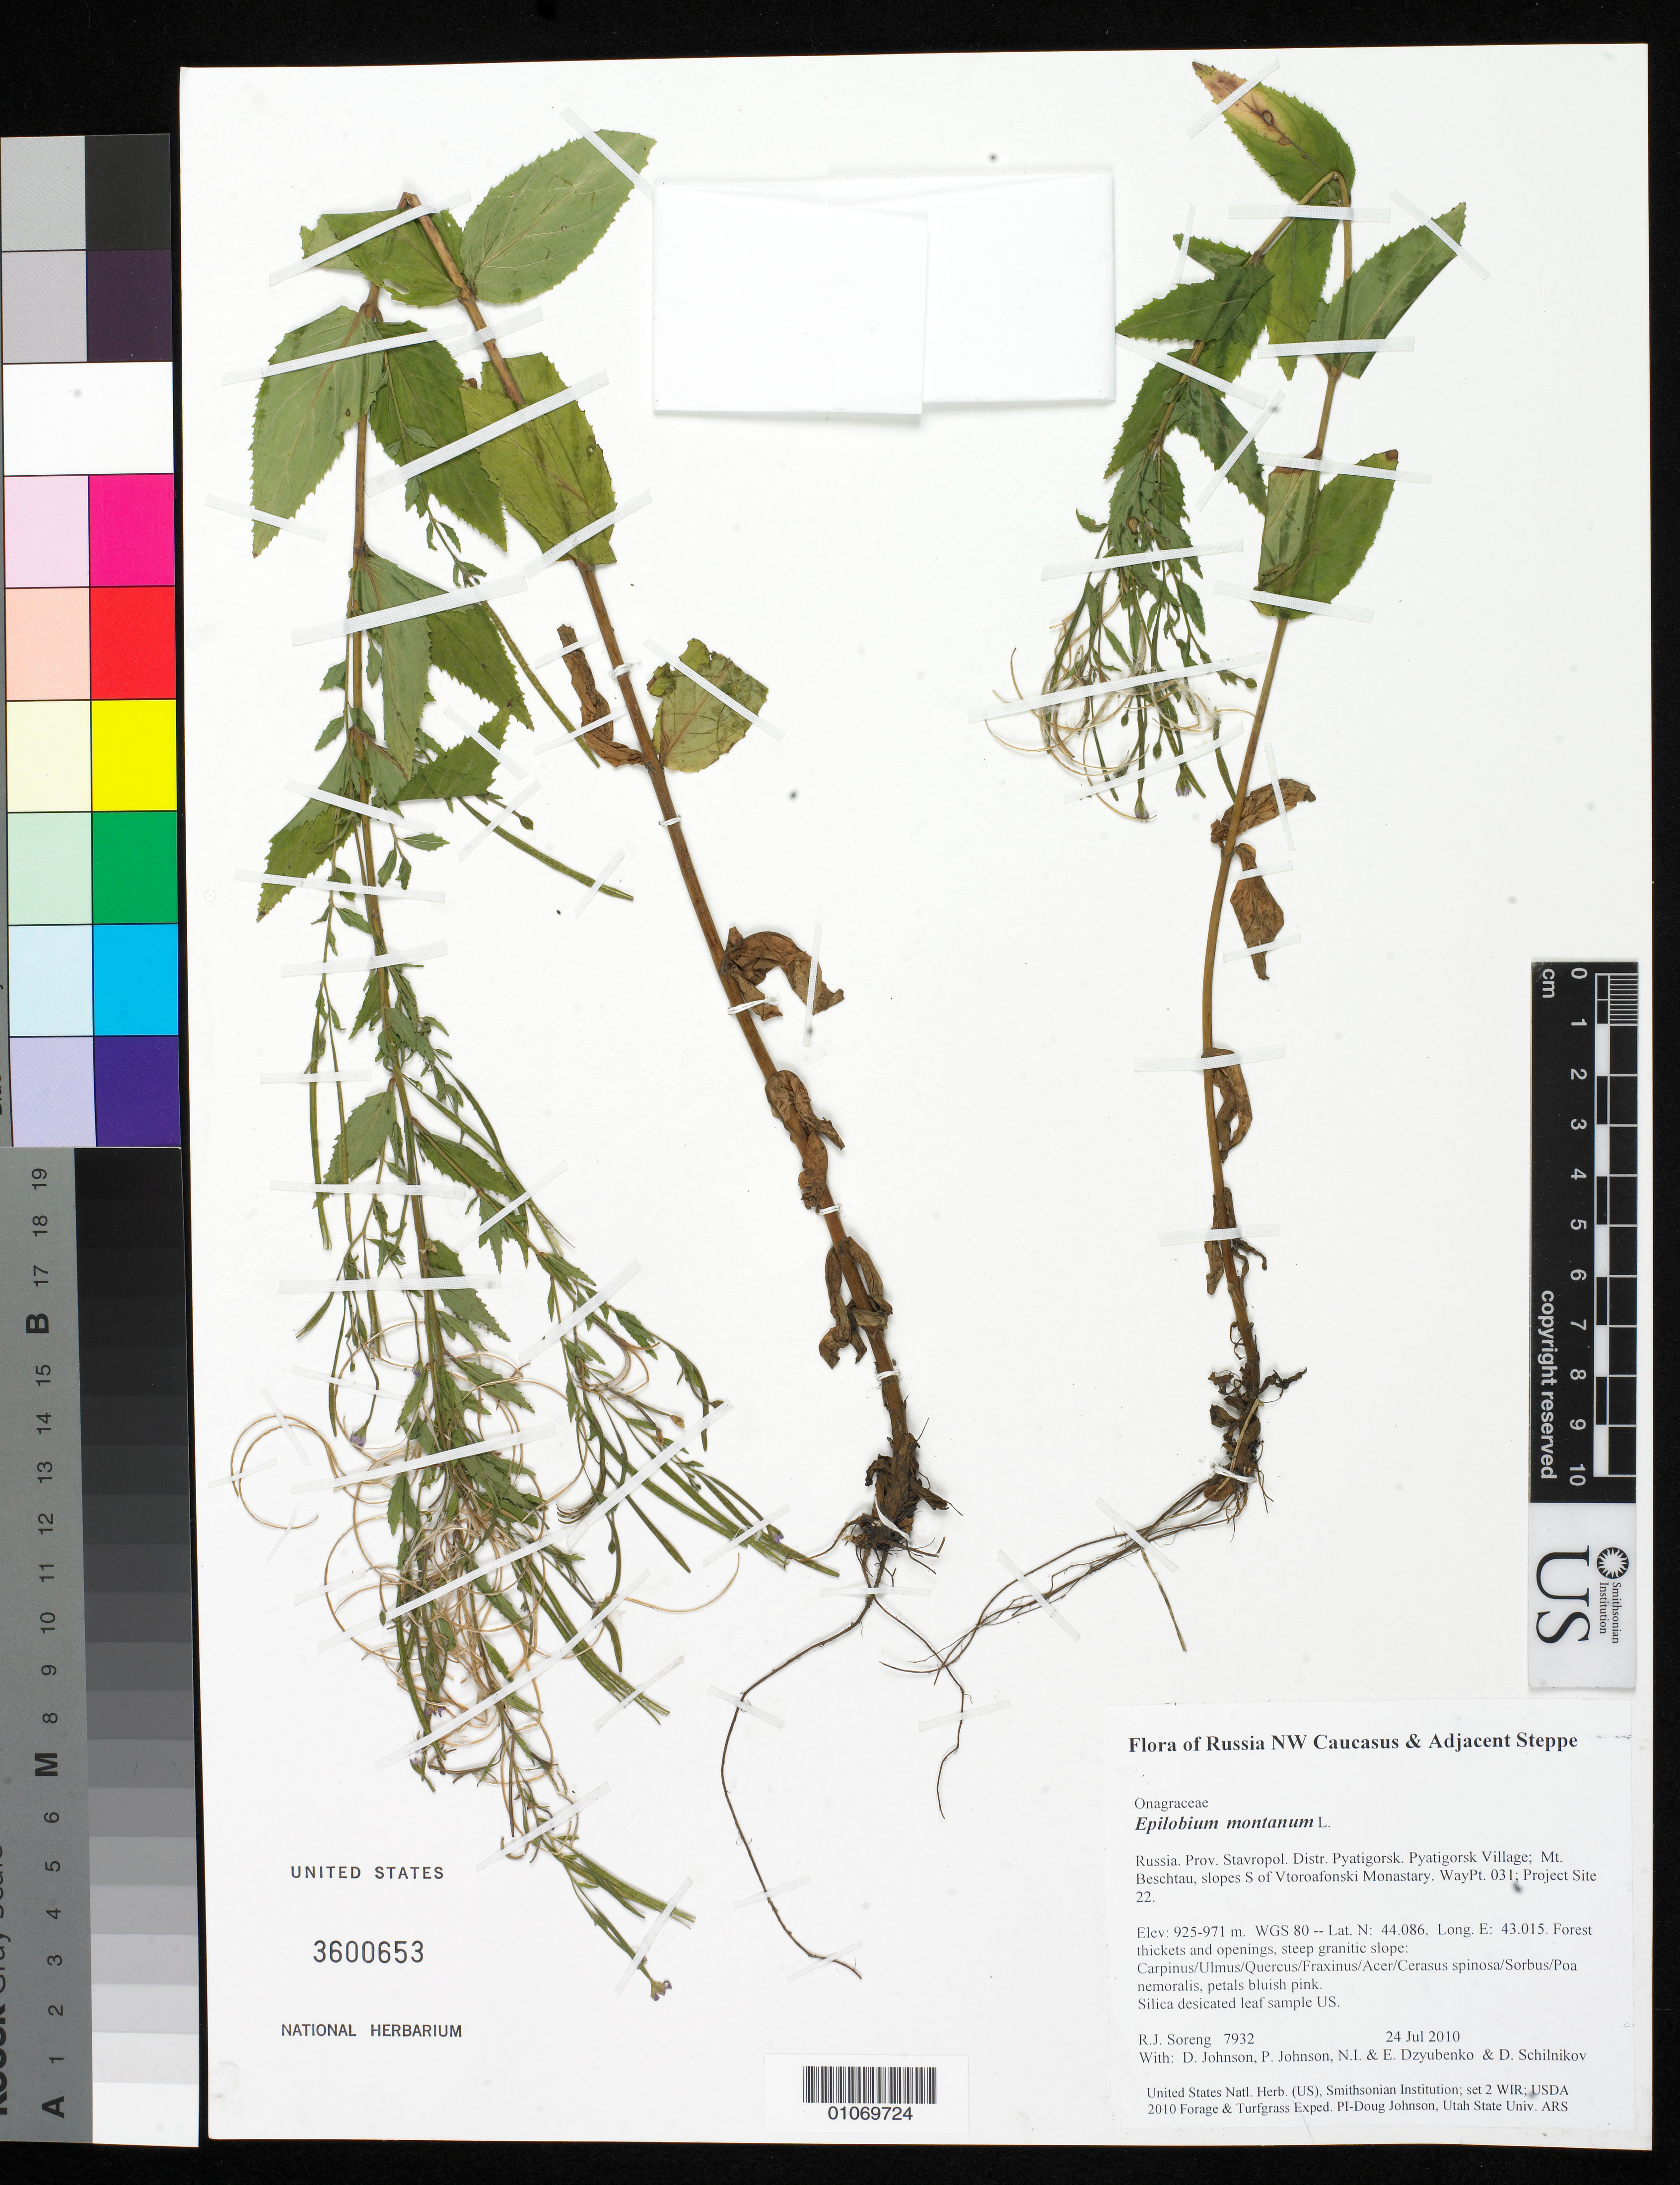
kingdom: Plantae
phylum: Tracheophyta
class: Magnoliopsida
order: Myrtales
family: Onagraceae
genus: Epilobium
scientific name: Epilobium montanum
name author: L.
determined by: Schilnikov, D.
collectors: R. J. Soreng, D. Johnson, P. Johnson, N. Dzyubenko, E. Dzyubenko & D. Schilnikov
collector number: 7932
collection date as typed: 24 Jul 2010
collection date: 2010-07-24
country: Russian Federation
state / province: Stavropol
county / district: Pyatigorsk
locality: Pyatigorsk Village; Mt. Beschtau, slopes S of Vtoroafonski Monastary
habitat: Forest thickets and openings, steep granitic slope: Carpinus/Ulmus/Quercus/Fraxinus/Acer/Cerasus spinosa/Sorbus/Poa nemoralis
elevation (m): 925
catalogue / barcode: US 3600653